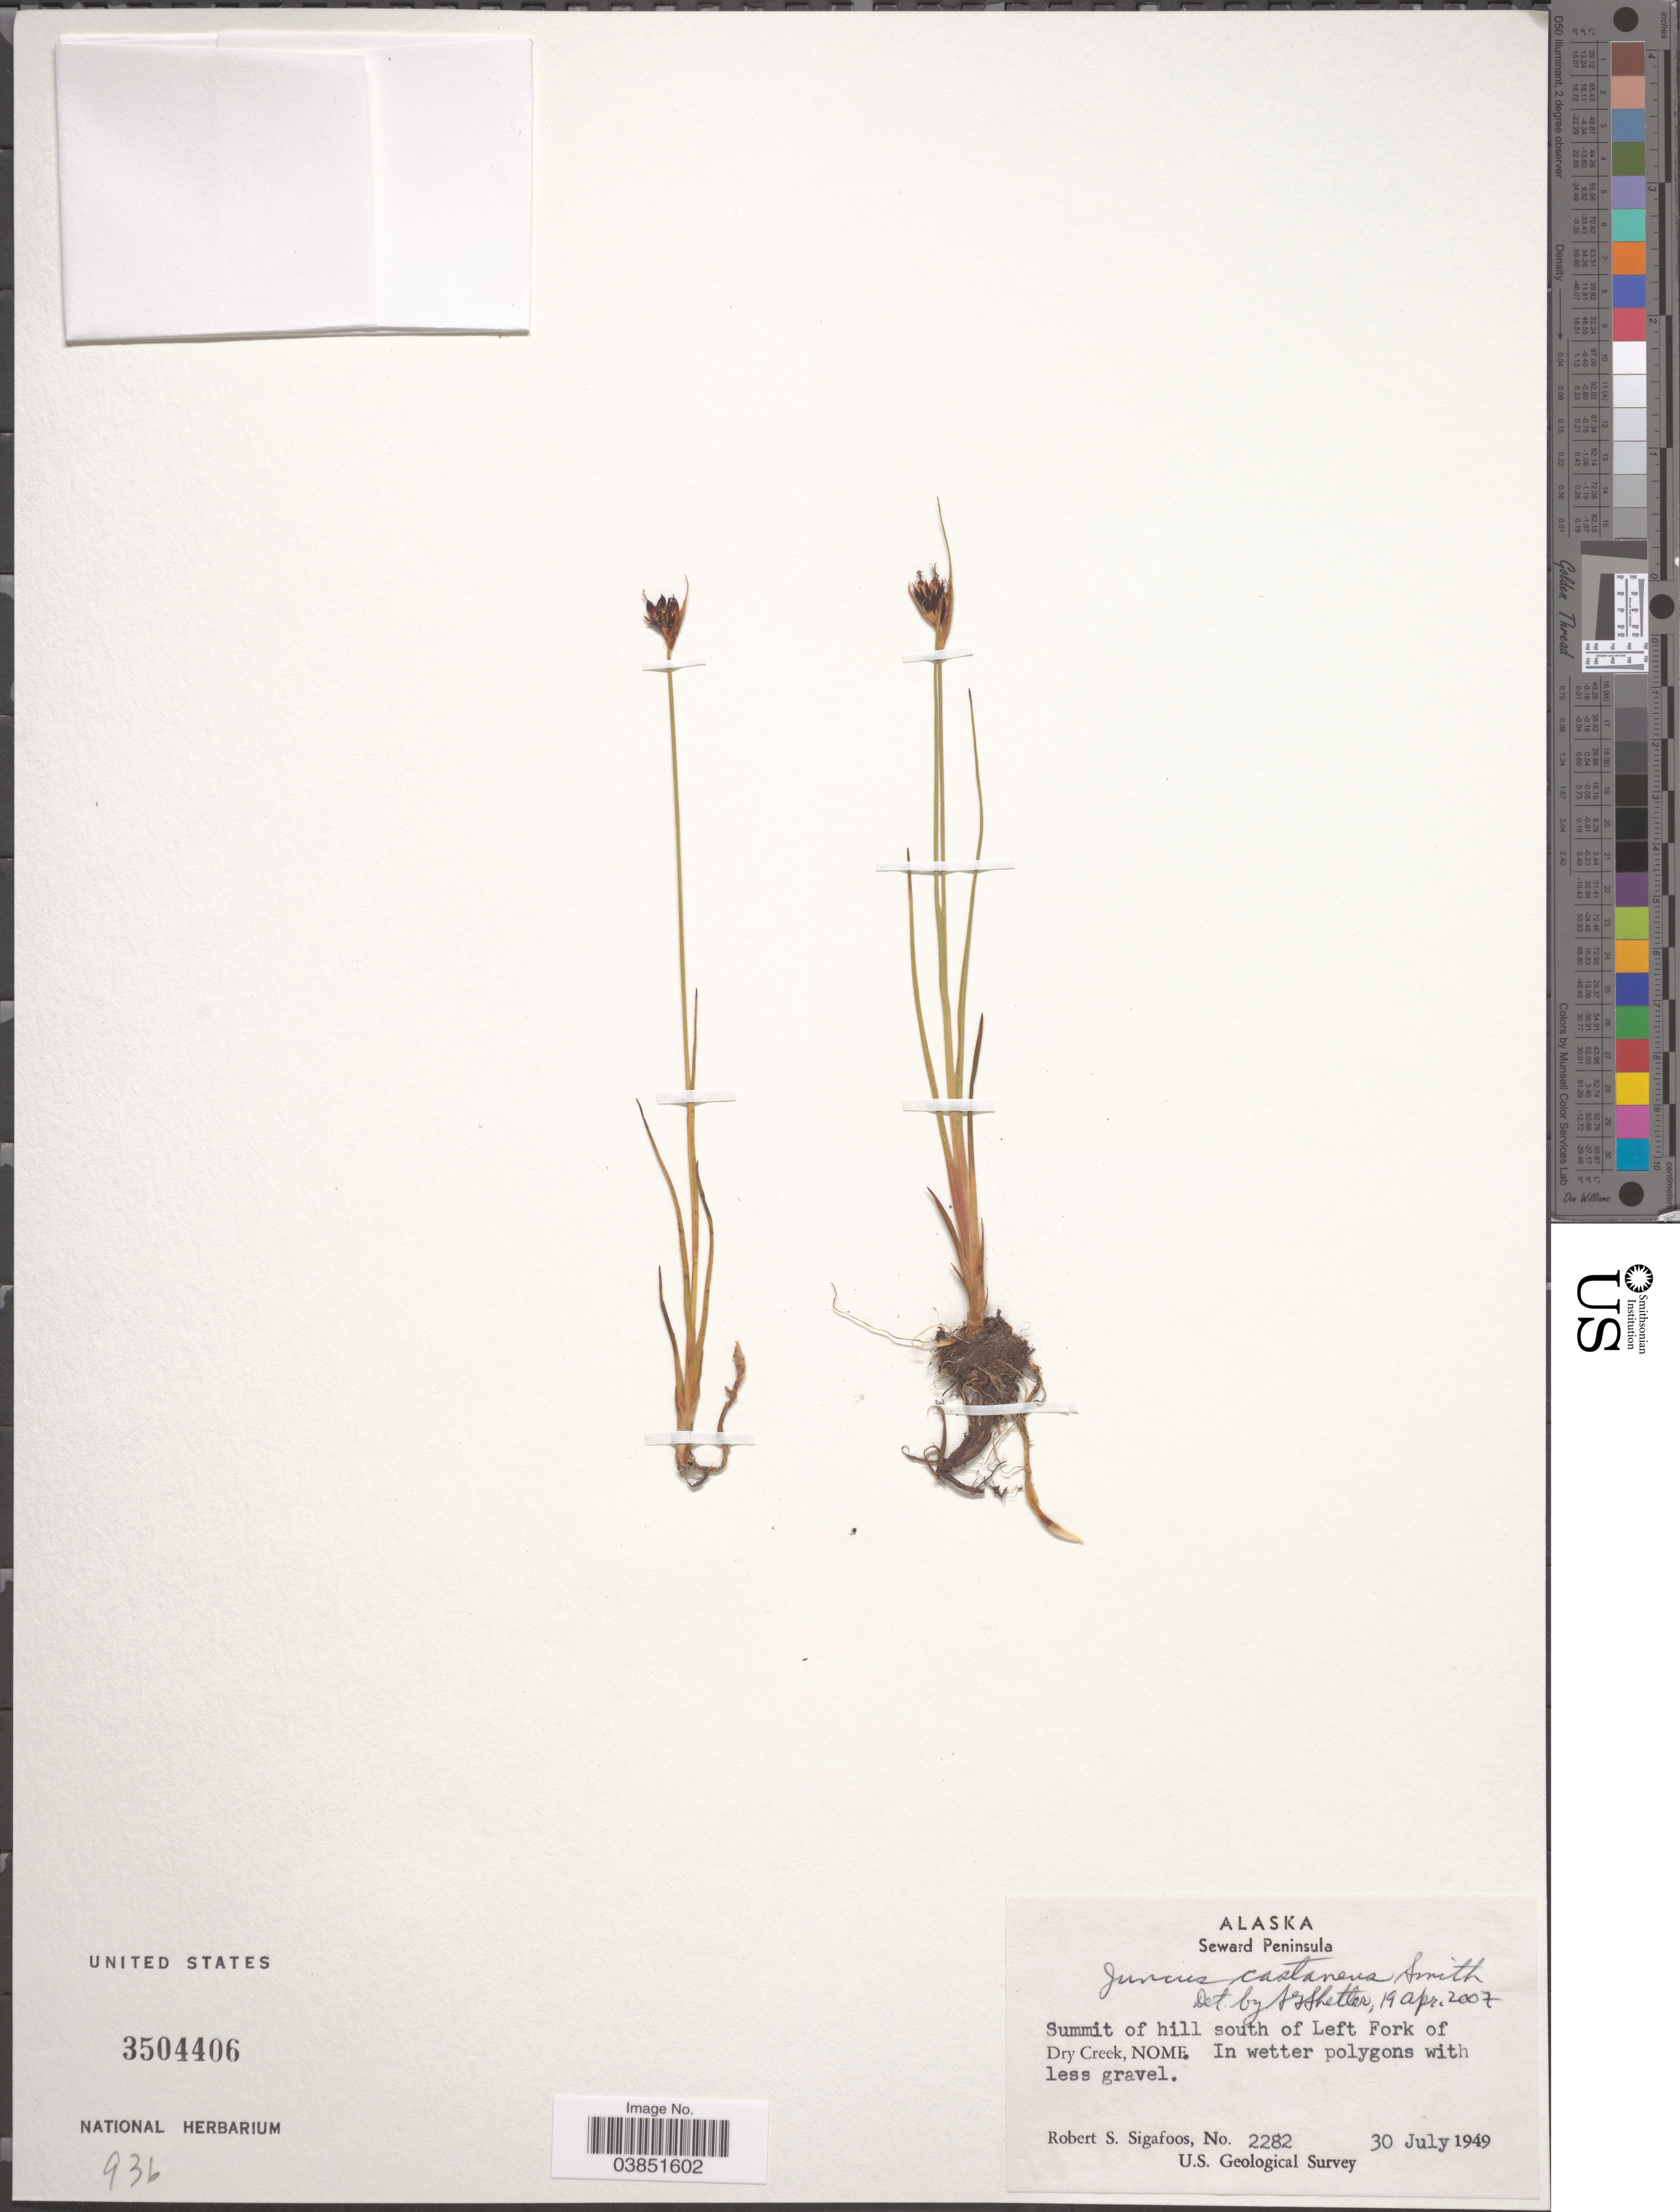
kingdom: Plantae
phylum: Tracheophyta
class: Liliopsida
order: Poales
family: Juncaceae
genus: Juncus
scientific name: Juncus castaneus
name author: Sm.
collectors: R. Sigafoos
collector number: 2282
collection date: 1949-07-30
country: United States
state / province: Alaska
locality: Seward Peninsula. South of Left Fork of Dry Creek, Nome.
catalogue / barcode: US 3504406